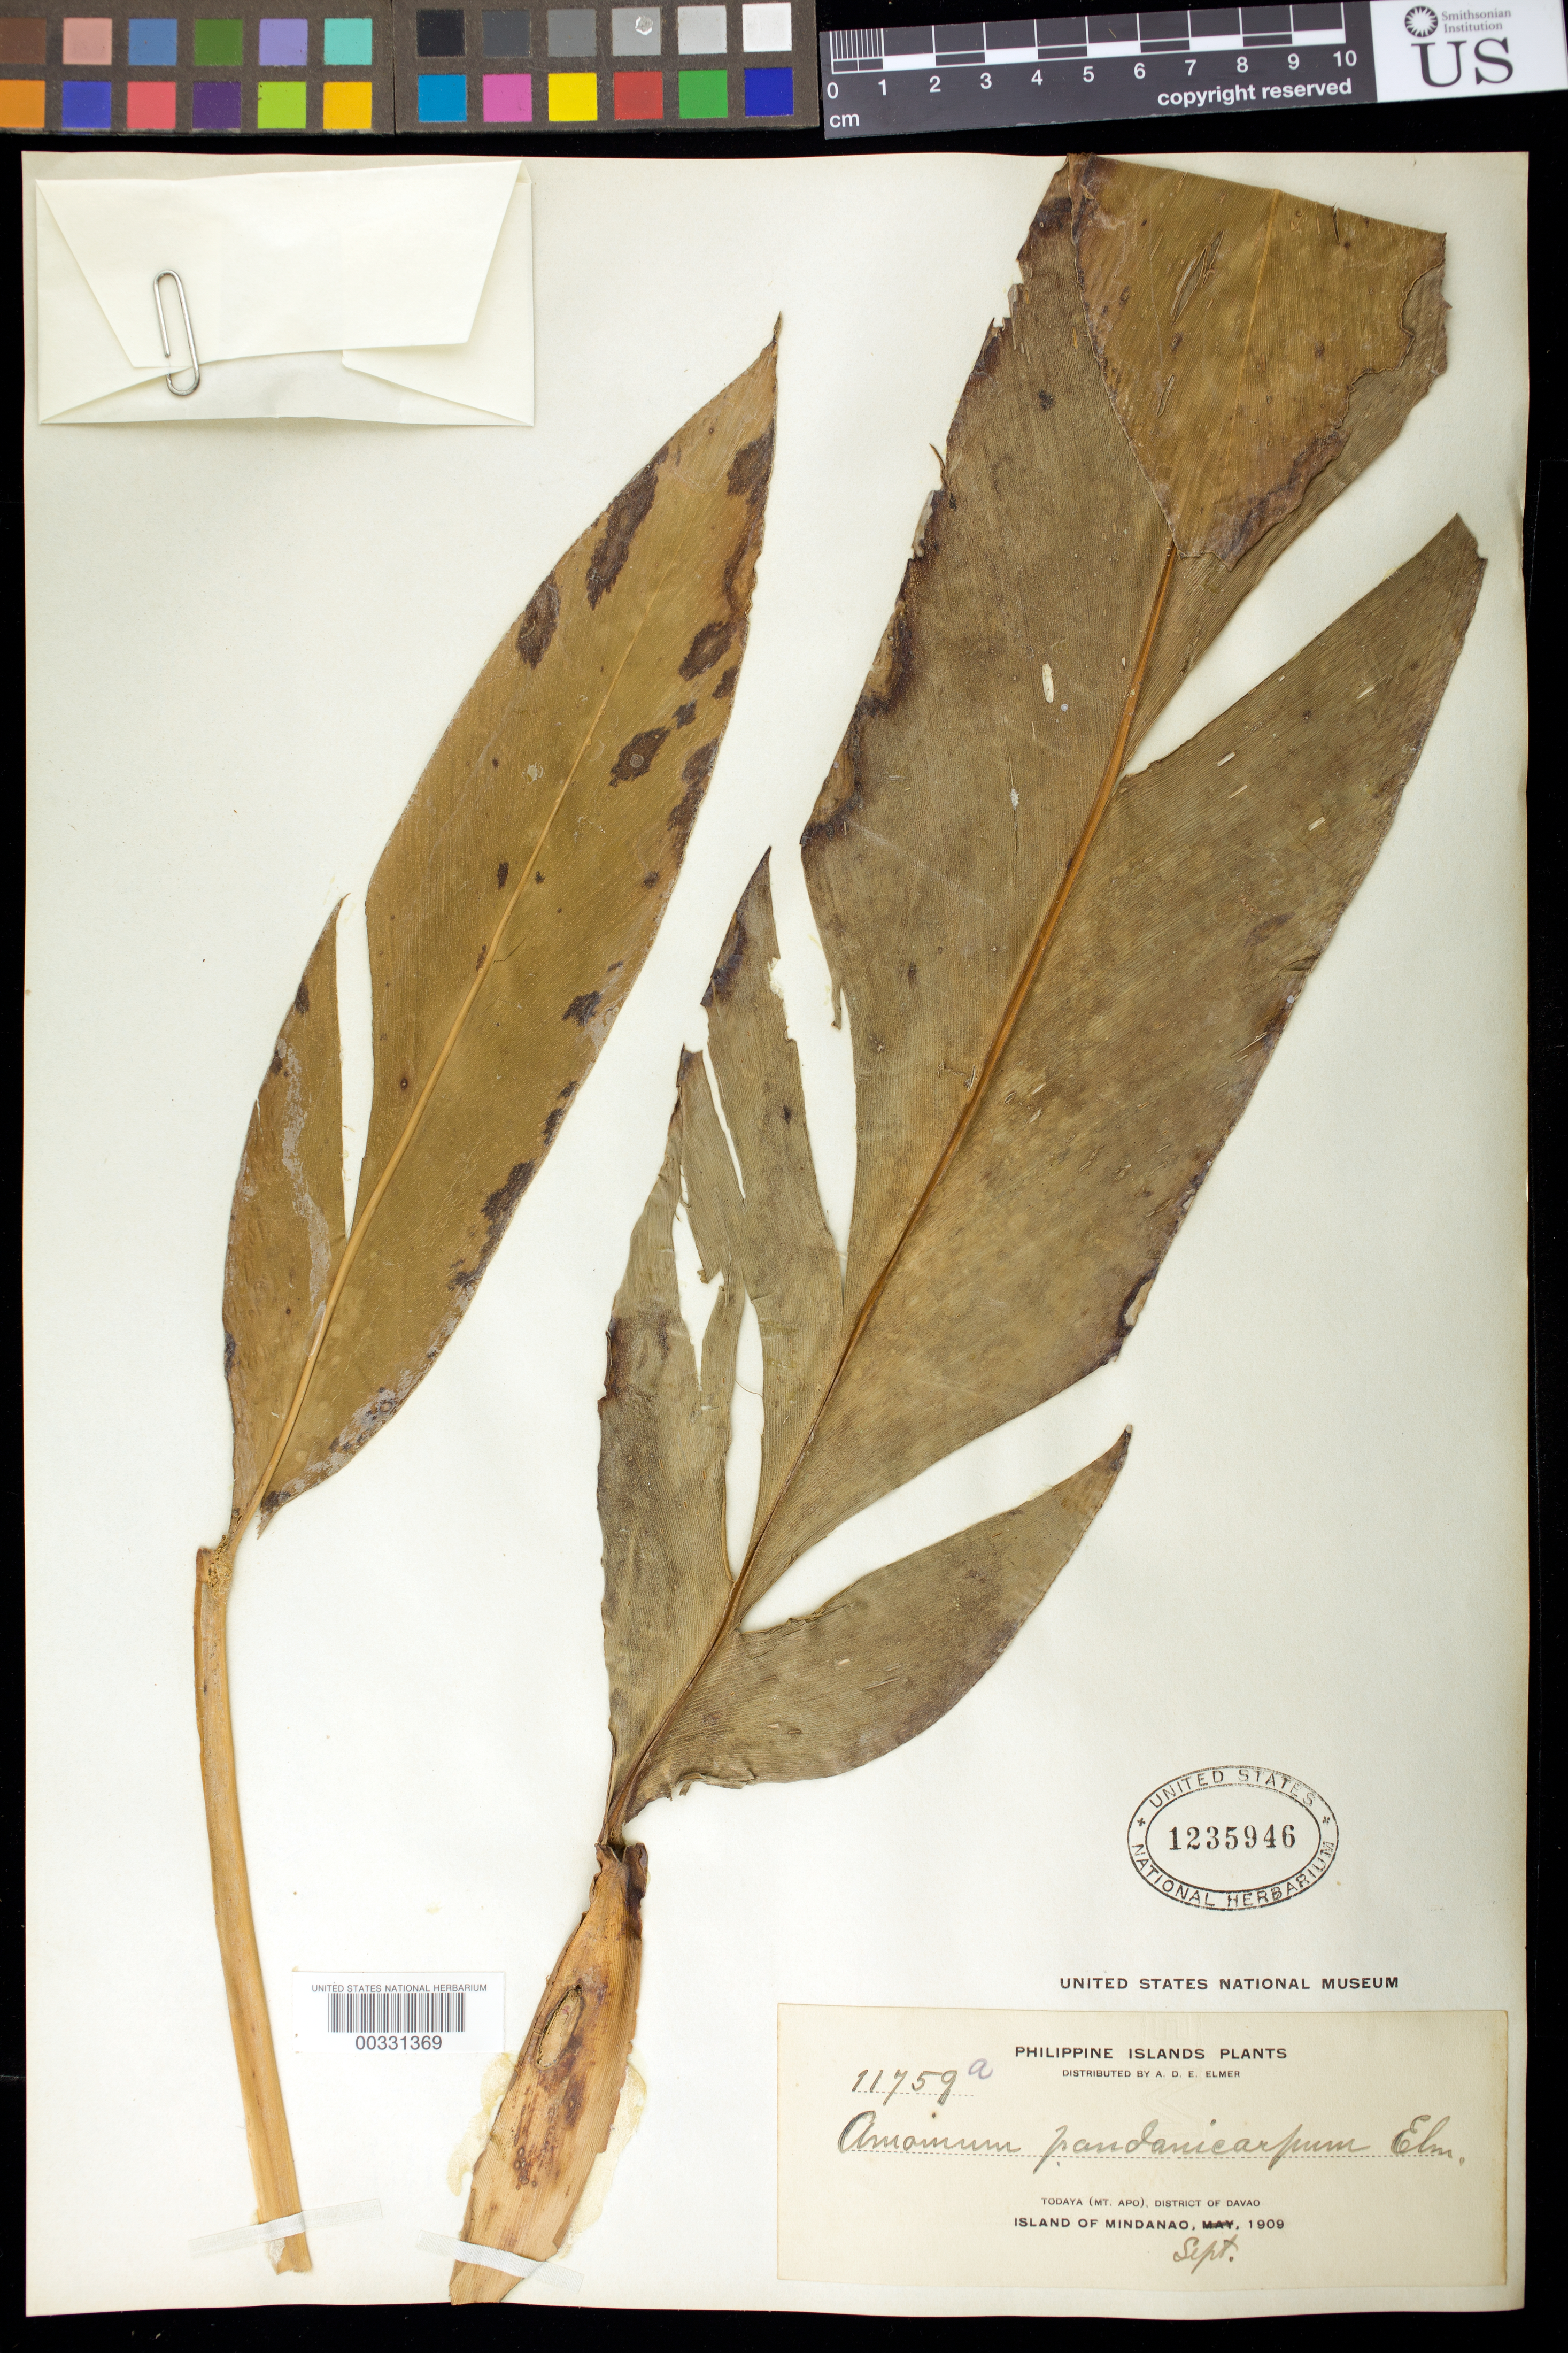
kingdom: Plantae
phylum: Tracheophyta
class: Liliopsida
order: Zingiberales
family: Zingiberaceae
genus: Etlingera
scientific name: Etlingera fimbriobracteata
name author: (K. Schum.) R.M. Sm.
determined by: Docot, Rudolph Valentino A.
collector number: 11759a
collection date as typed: Sep 1909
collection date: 1909-09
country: Philippines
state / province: Davao / Soccsksargen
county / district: Cotabato del Norte / Davao del Sur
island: Mindanao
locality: Todaya (Mt. Apo), dist of Davao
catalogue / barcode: US 1235946